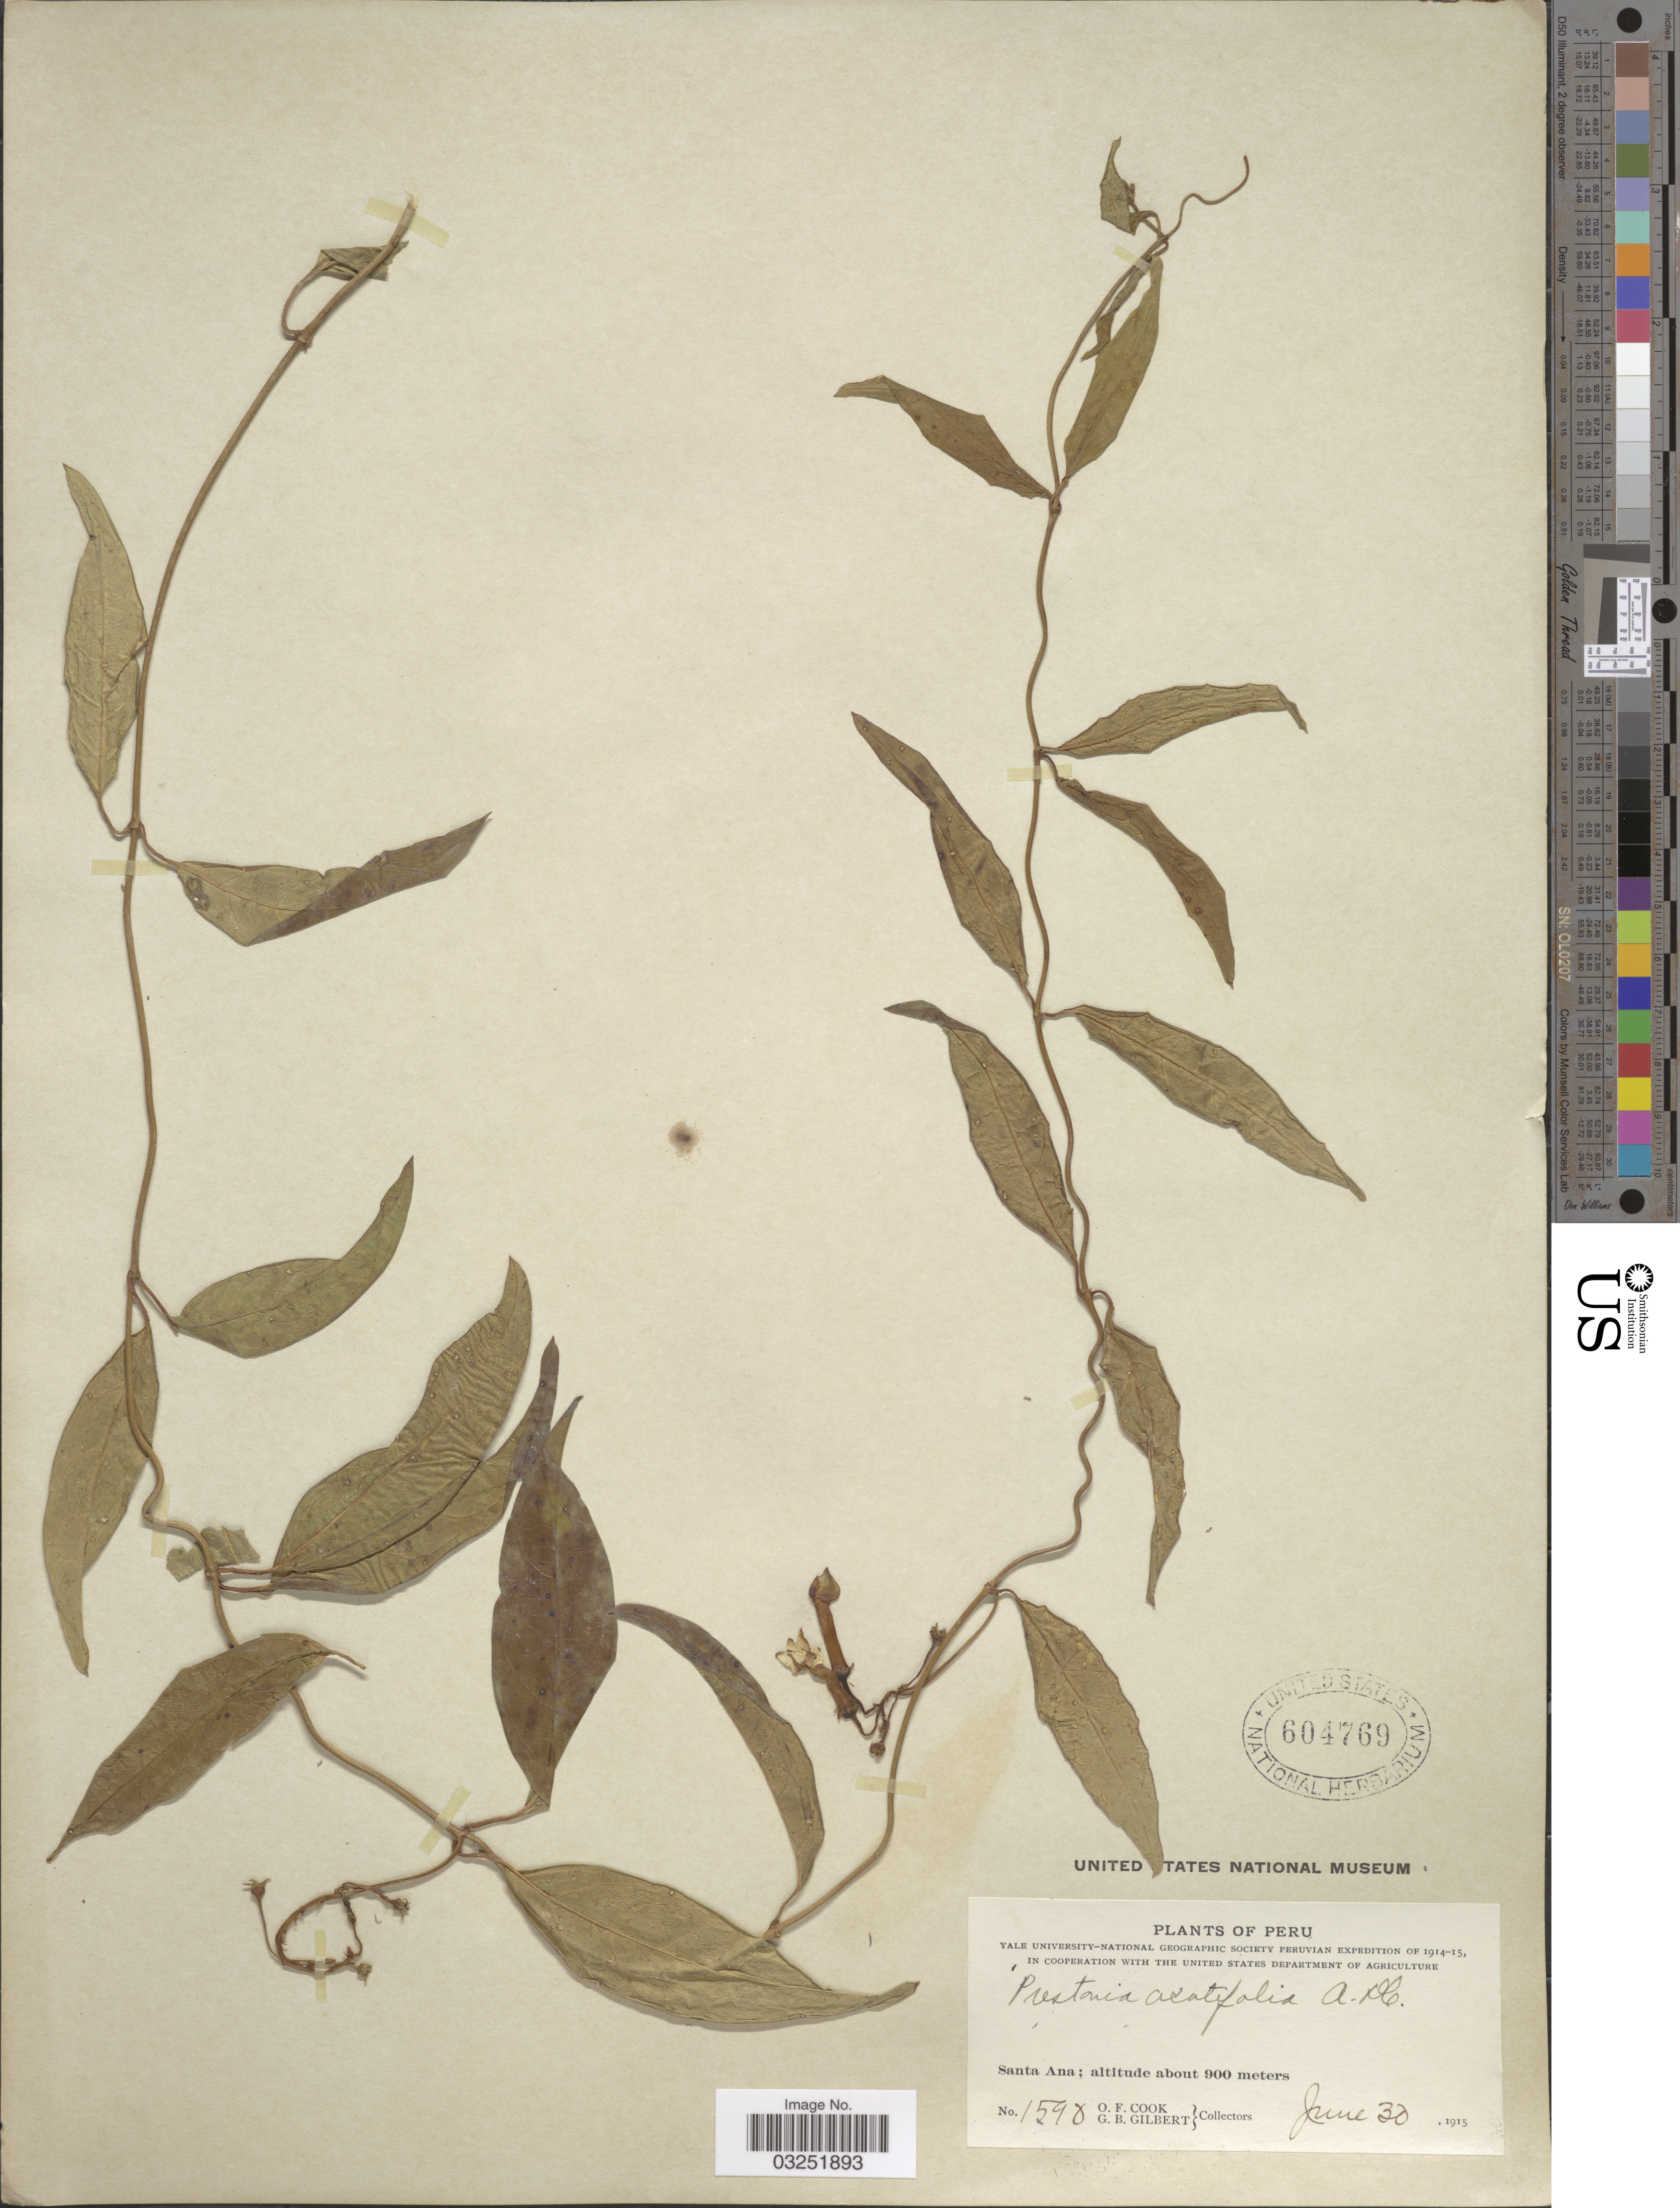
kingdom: Plantae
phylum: Tracheophyta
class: Magnoliopsida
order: Gentianales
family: Apocynaceae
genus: Prestonia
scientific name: Prestonia acutifolia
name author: (Benth. & Müll. Arg.) K. Schum.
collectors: O. F. Cook & G. B. Gilbert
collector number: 1590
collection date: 1915-06-30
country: Peru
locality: Santa Ana.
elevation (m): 900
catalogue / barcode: US 604769